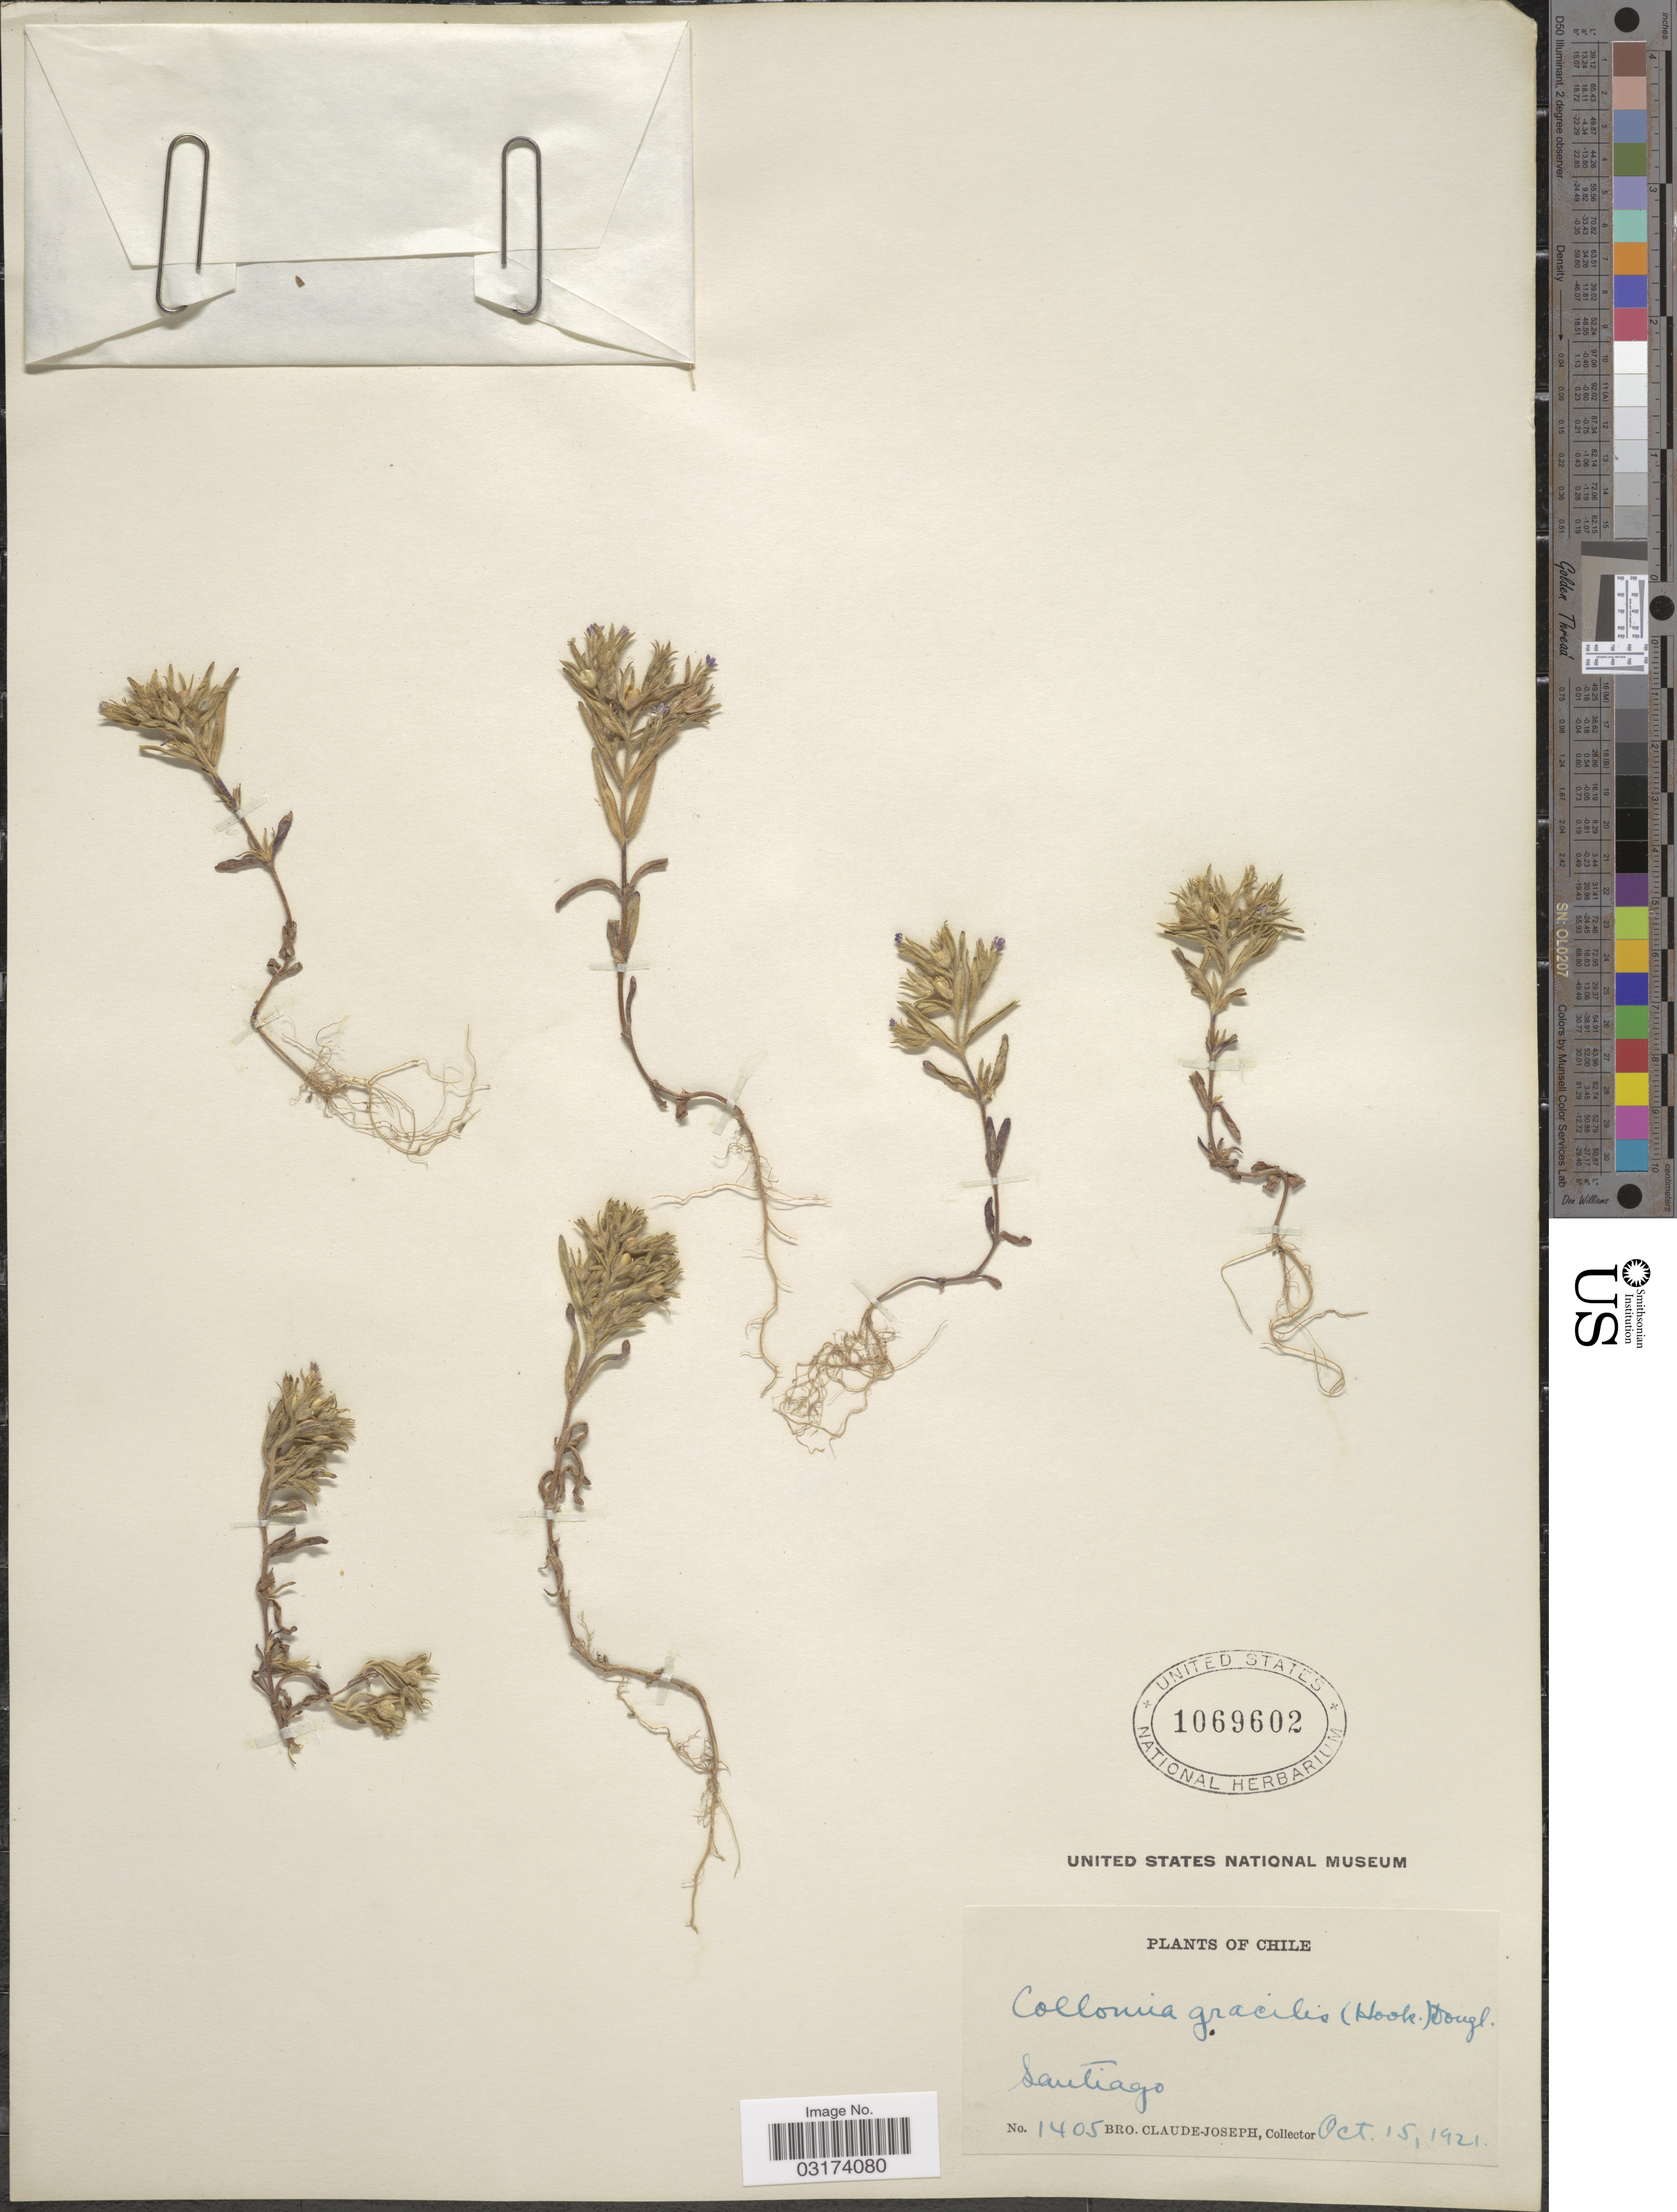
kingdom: Plantae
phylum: Tracheophyta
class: Magnoliopsida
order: Ericales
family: Polemoniaceae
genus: Microsteris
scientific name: Microsteris gracilis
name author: (Hook.) Greene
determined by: (US) Smithsonian Institution - National Museum of Natural History - Department of Botany (UNITED STATES)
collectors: Bro. Claude-Joseph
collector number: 1405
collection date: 1921-10-15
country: Chile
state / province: Región Metropolitana (RM)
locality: Santiago.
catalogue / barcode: US 1069602